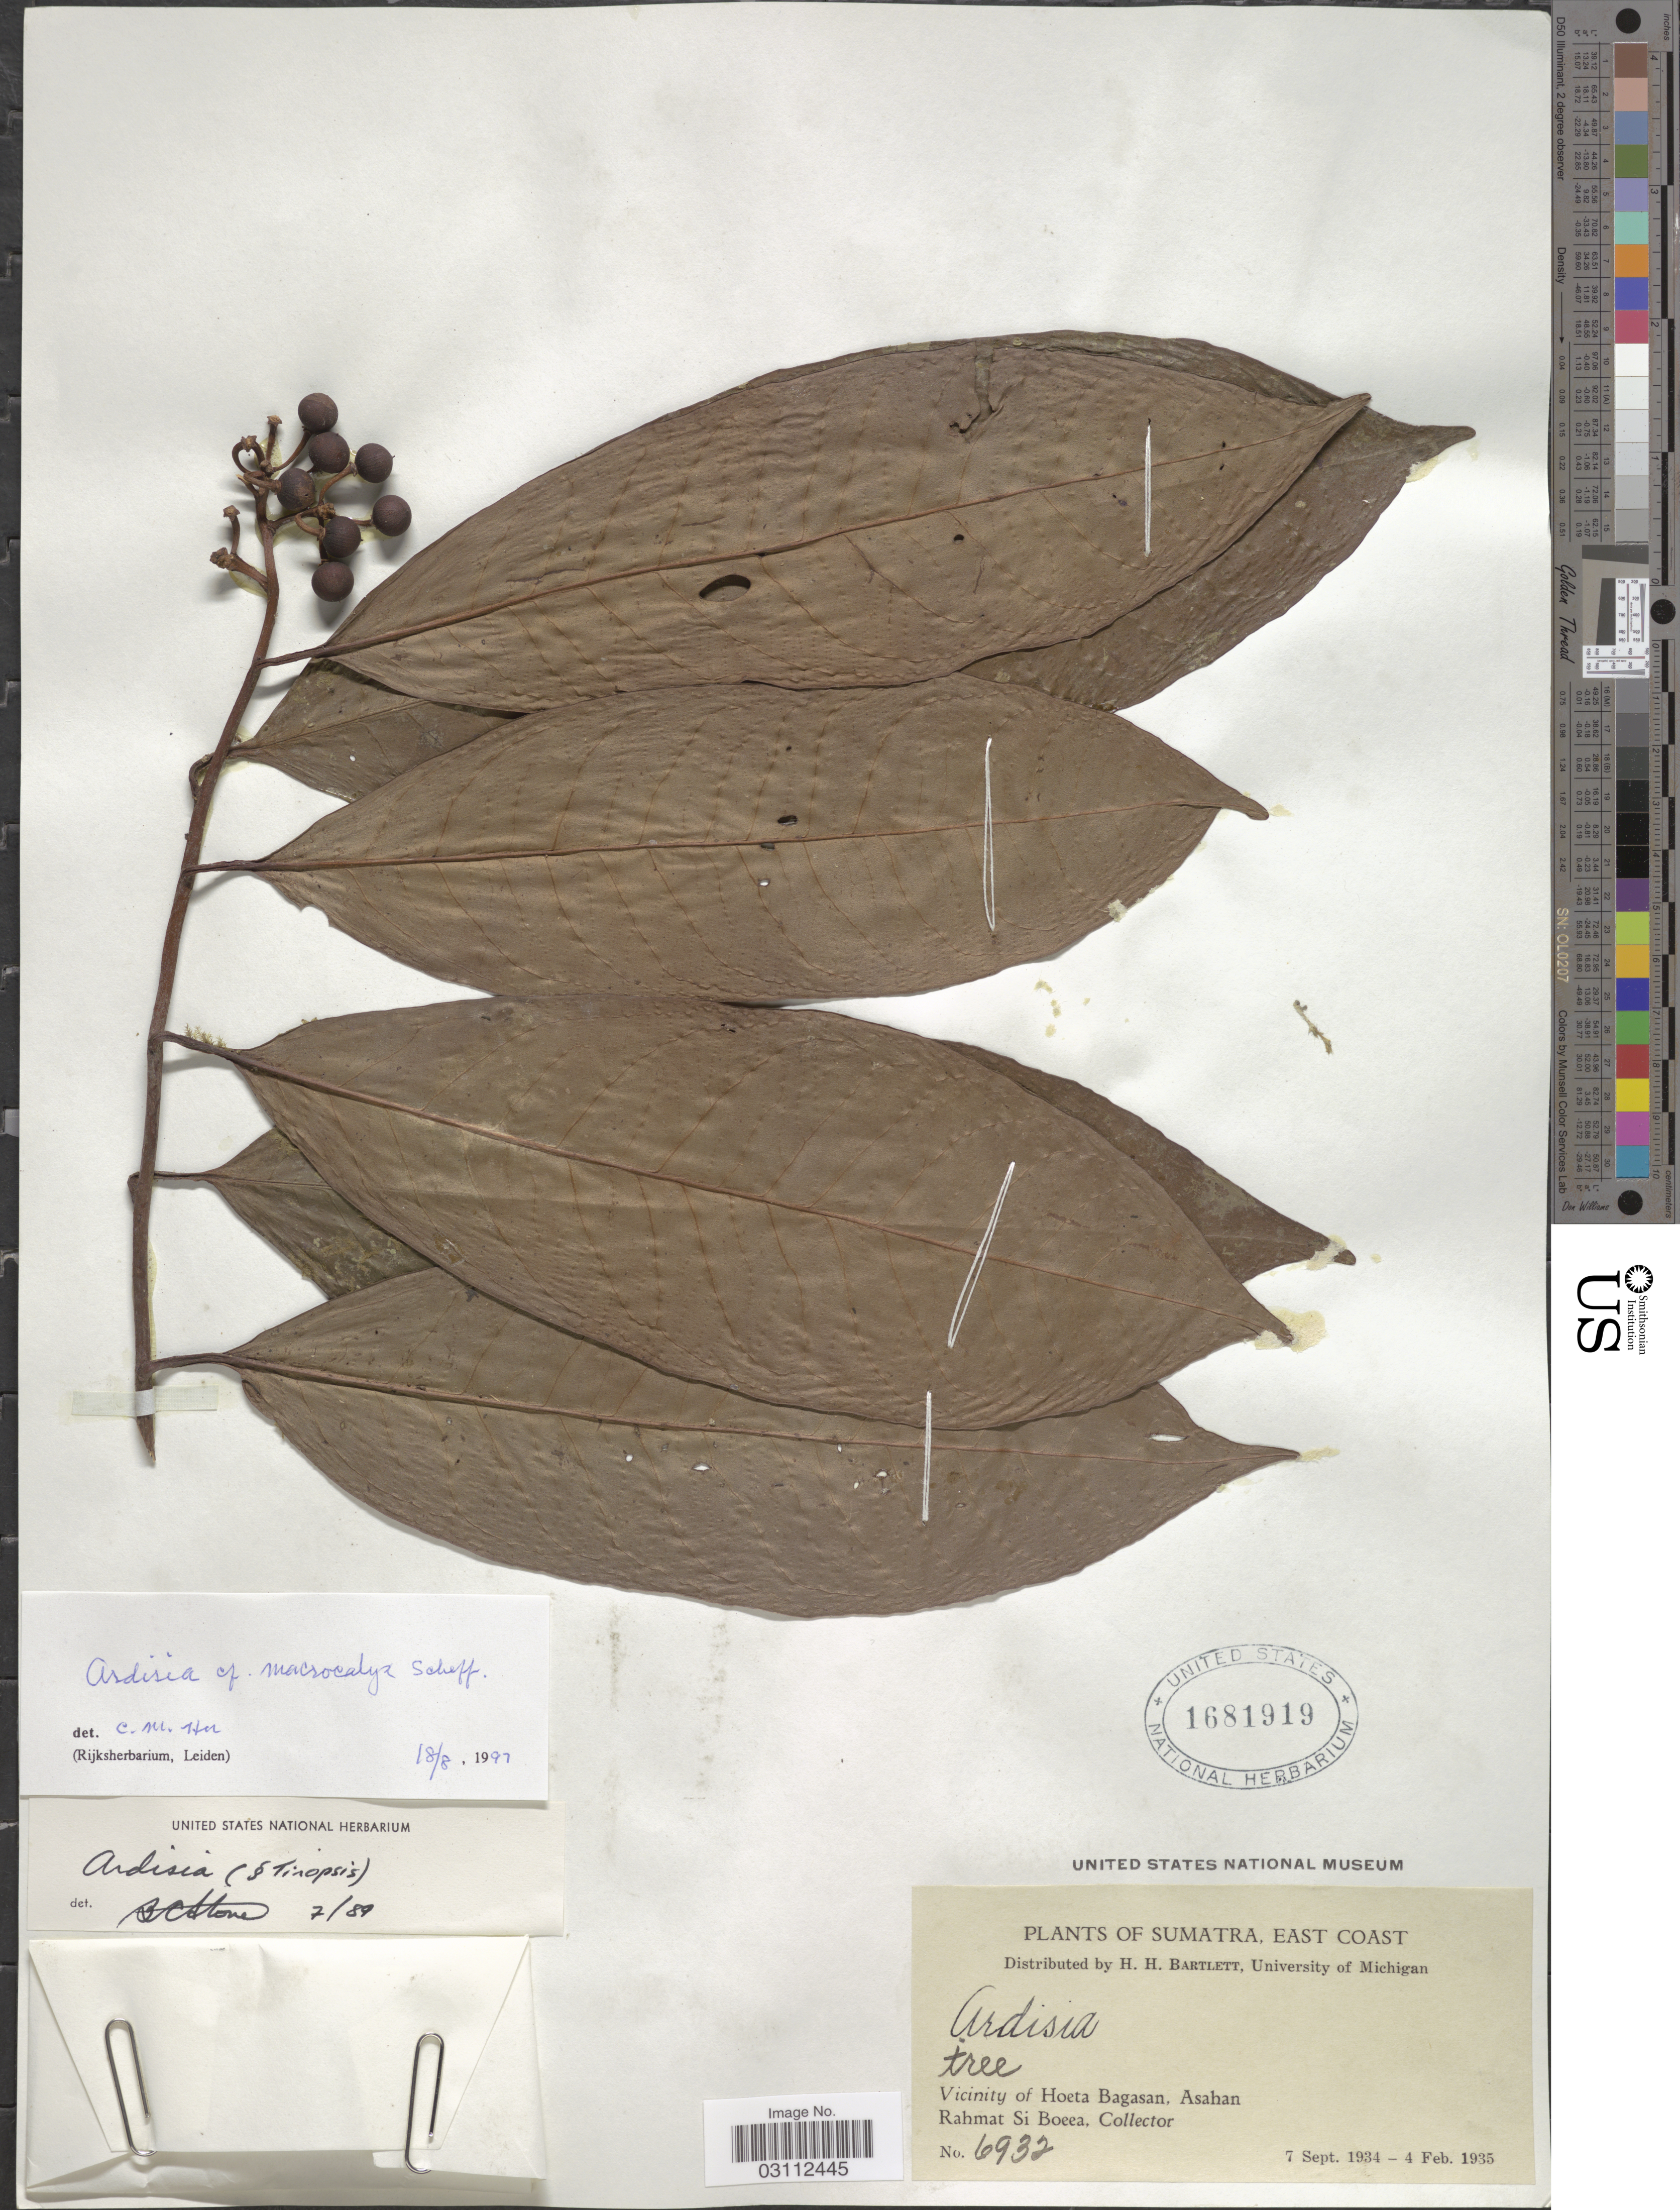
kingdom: Plantae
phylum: Tracheophyta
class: Magnoliopsida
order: Ericales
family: Primulaceae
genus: Ardisia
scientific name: Ardisia macrocalyx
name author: Scheff.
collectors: Rahmat Si Boeea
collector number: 6932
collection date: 1934-09-07/1935-02-04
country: Indonesia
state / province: Sumatra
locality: East Coast. Vicinity of Hoeta Bagasan, Asahan.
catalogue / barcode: US 1681919